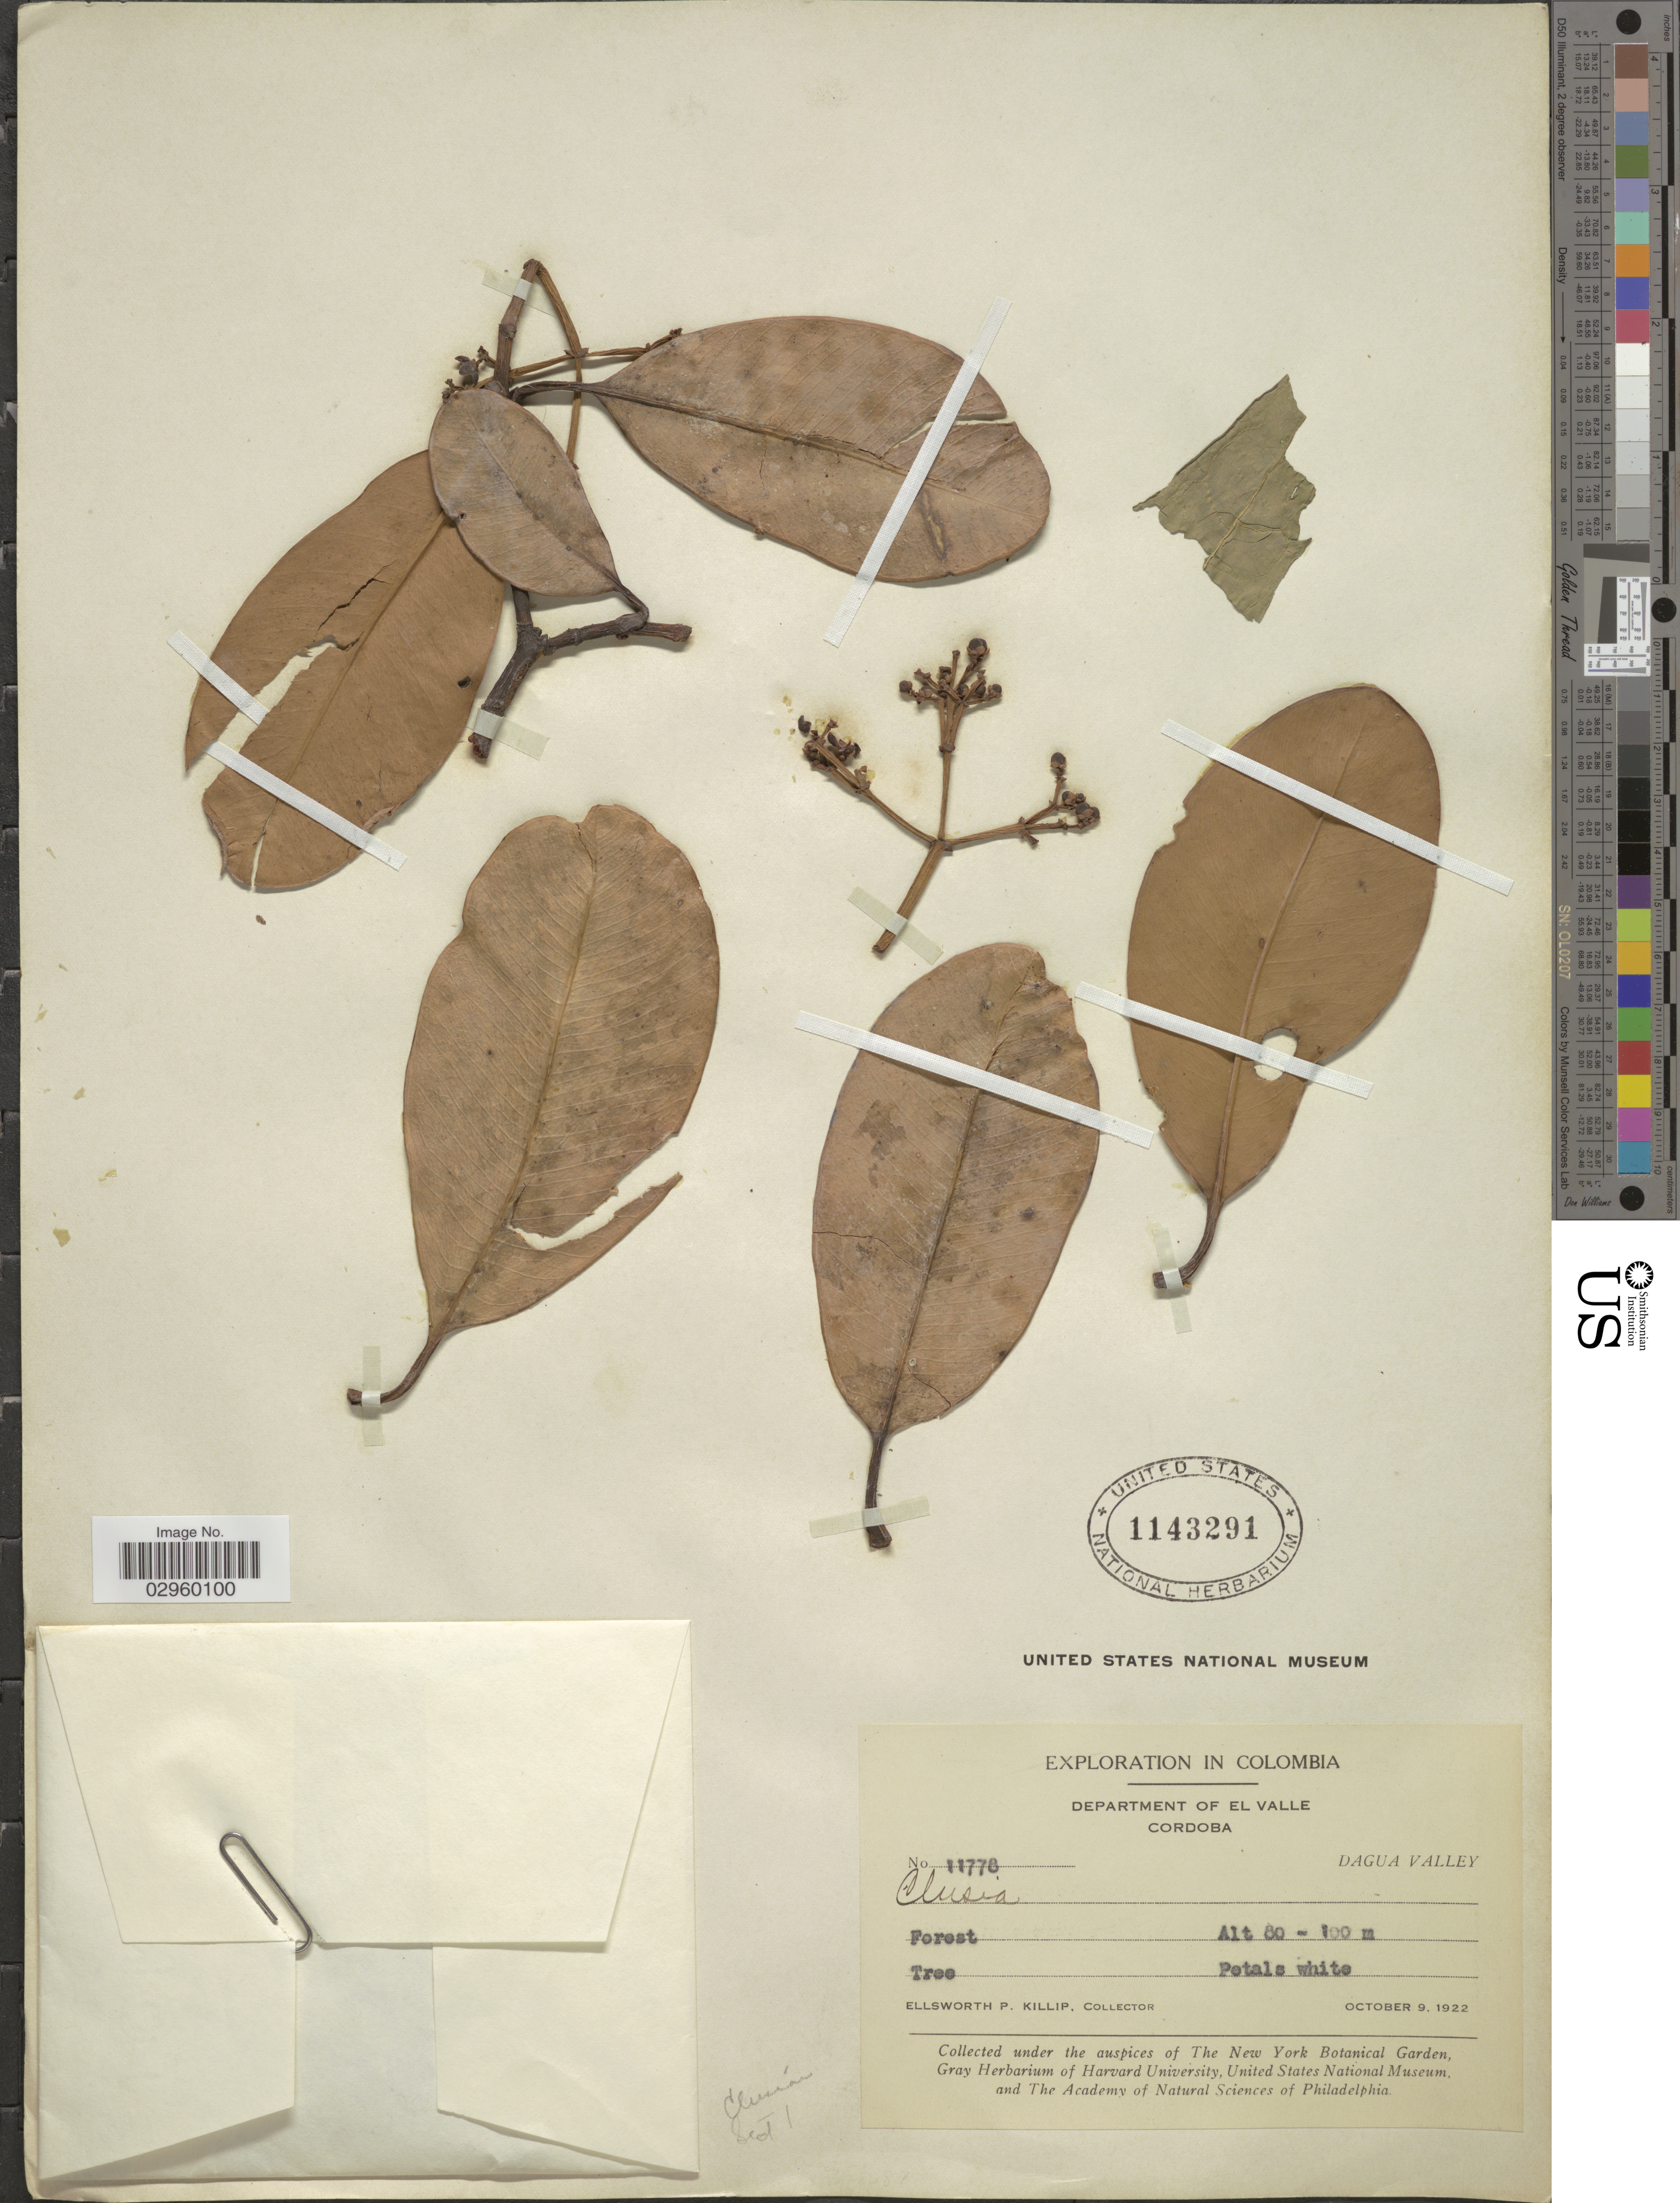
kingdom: Plantae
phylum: Tracheophyta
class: Magnoliopsida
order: Malpighiales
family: Clusiaceae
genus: Clusia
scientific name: Clusia sp.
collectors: E. P. Killip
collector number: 11778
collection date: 1922-10-09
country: Colombia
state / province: Valle del Cauca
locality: Department of El Valle, Cordoba, Dagua Valley.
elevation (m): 80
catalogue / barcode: US 1143291